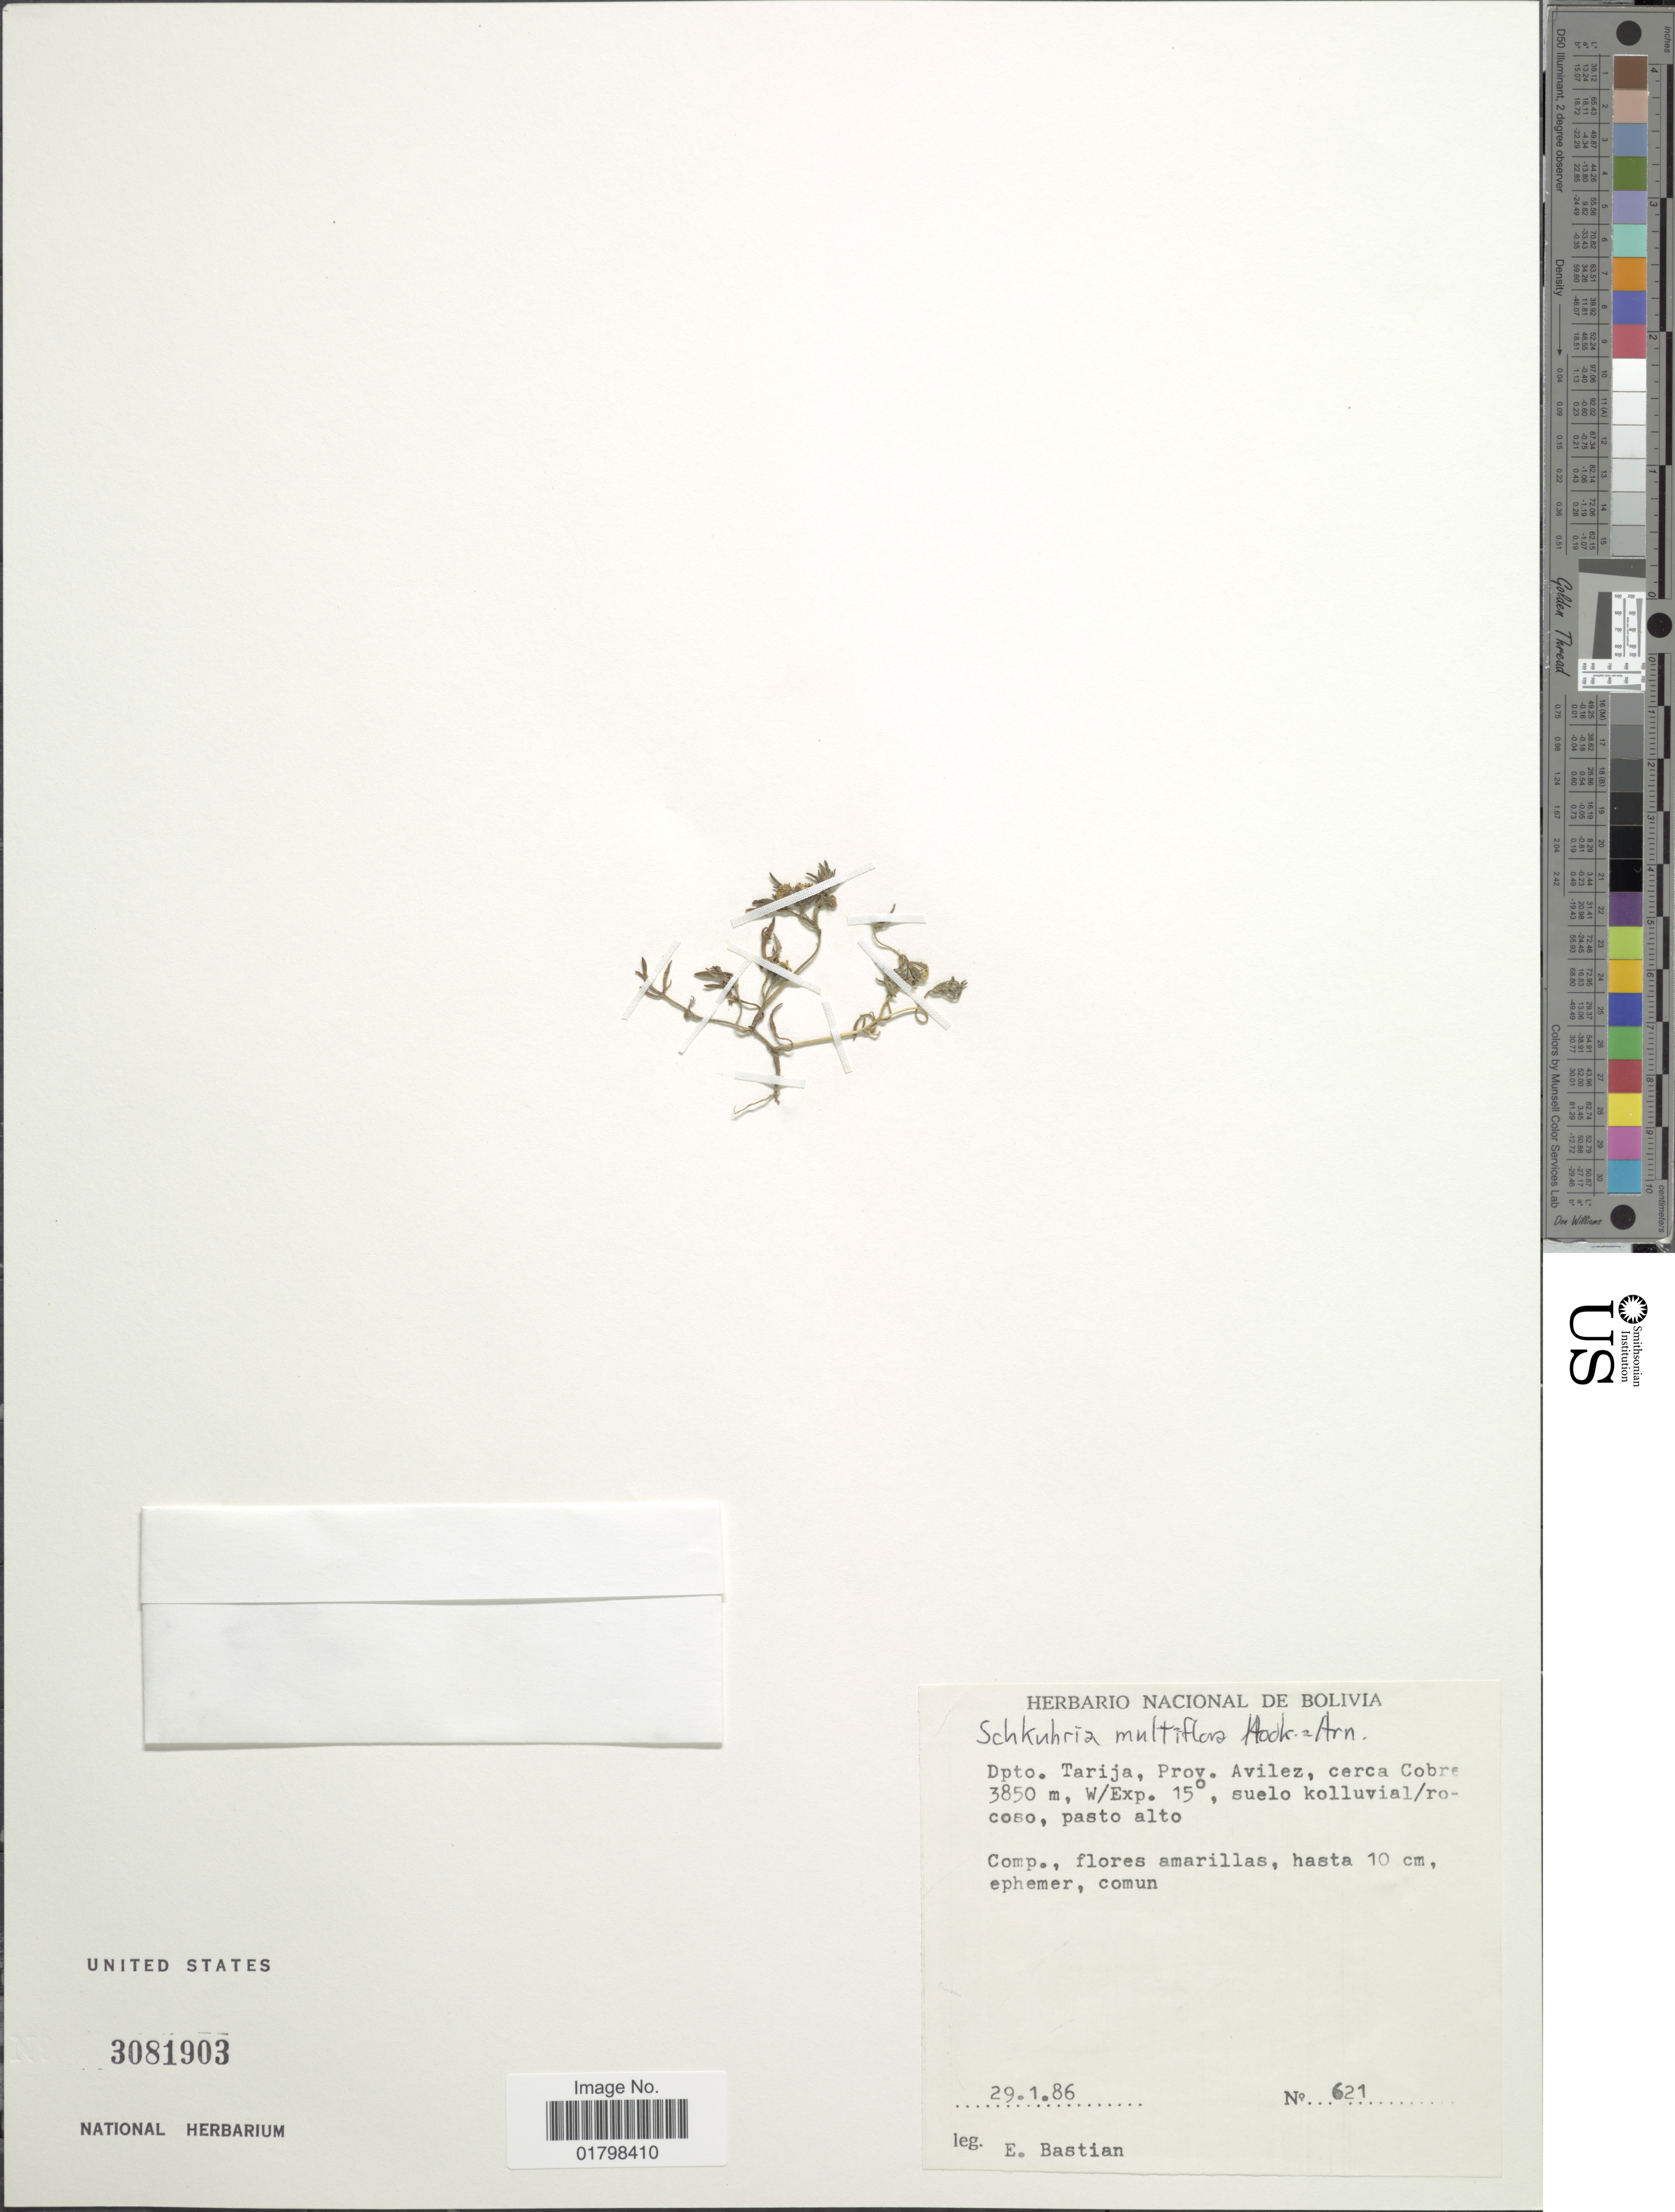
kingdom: Plantae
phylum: Tracheophyta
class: Magnoliopsida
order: Asterales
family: Asteraceae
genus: Schkuhria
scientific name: Schkuhria degenerica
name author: (Kuntze) R.E. Fr.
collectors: E. Bastian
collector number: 621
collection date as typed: Transcribed d/m/y: 29/1/86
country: Bolivia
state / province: Tarija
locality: Prov. Avilez, cerca Cobre, W/Exp. 15 °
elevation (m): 3850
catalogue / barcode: US 3081903